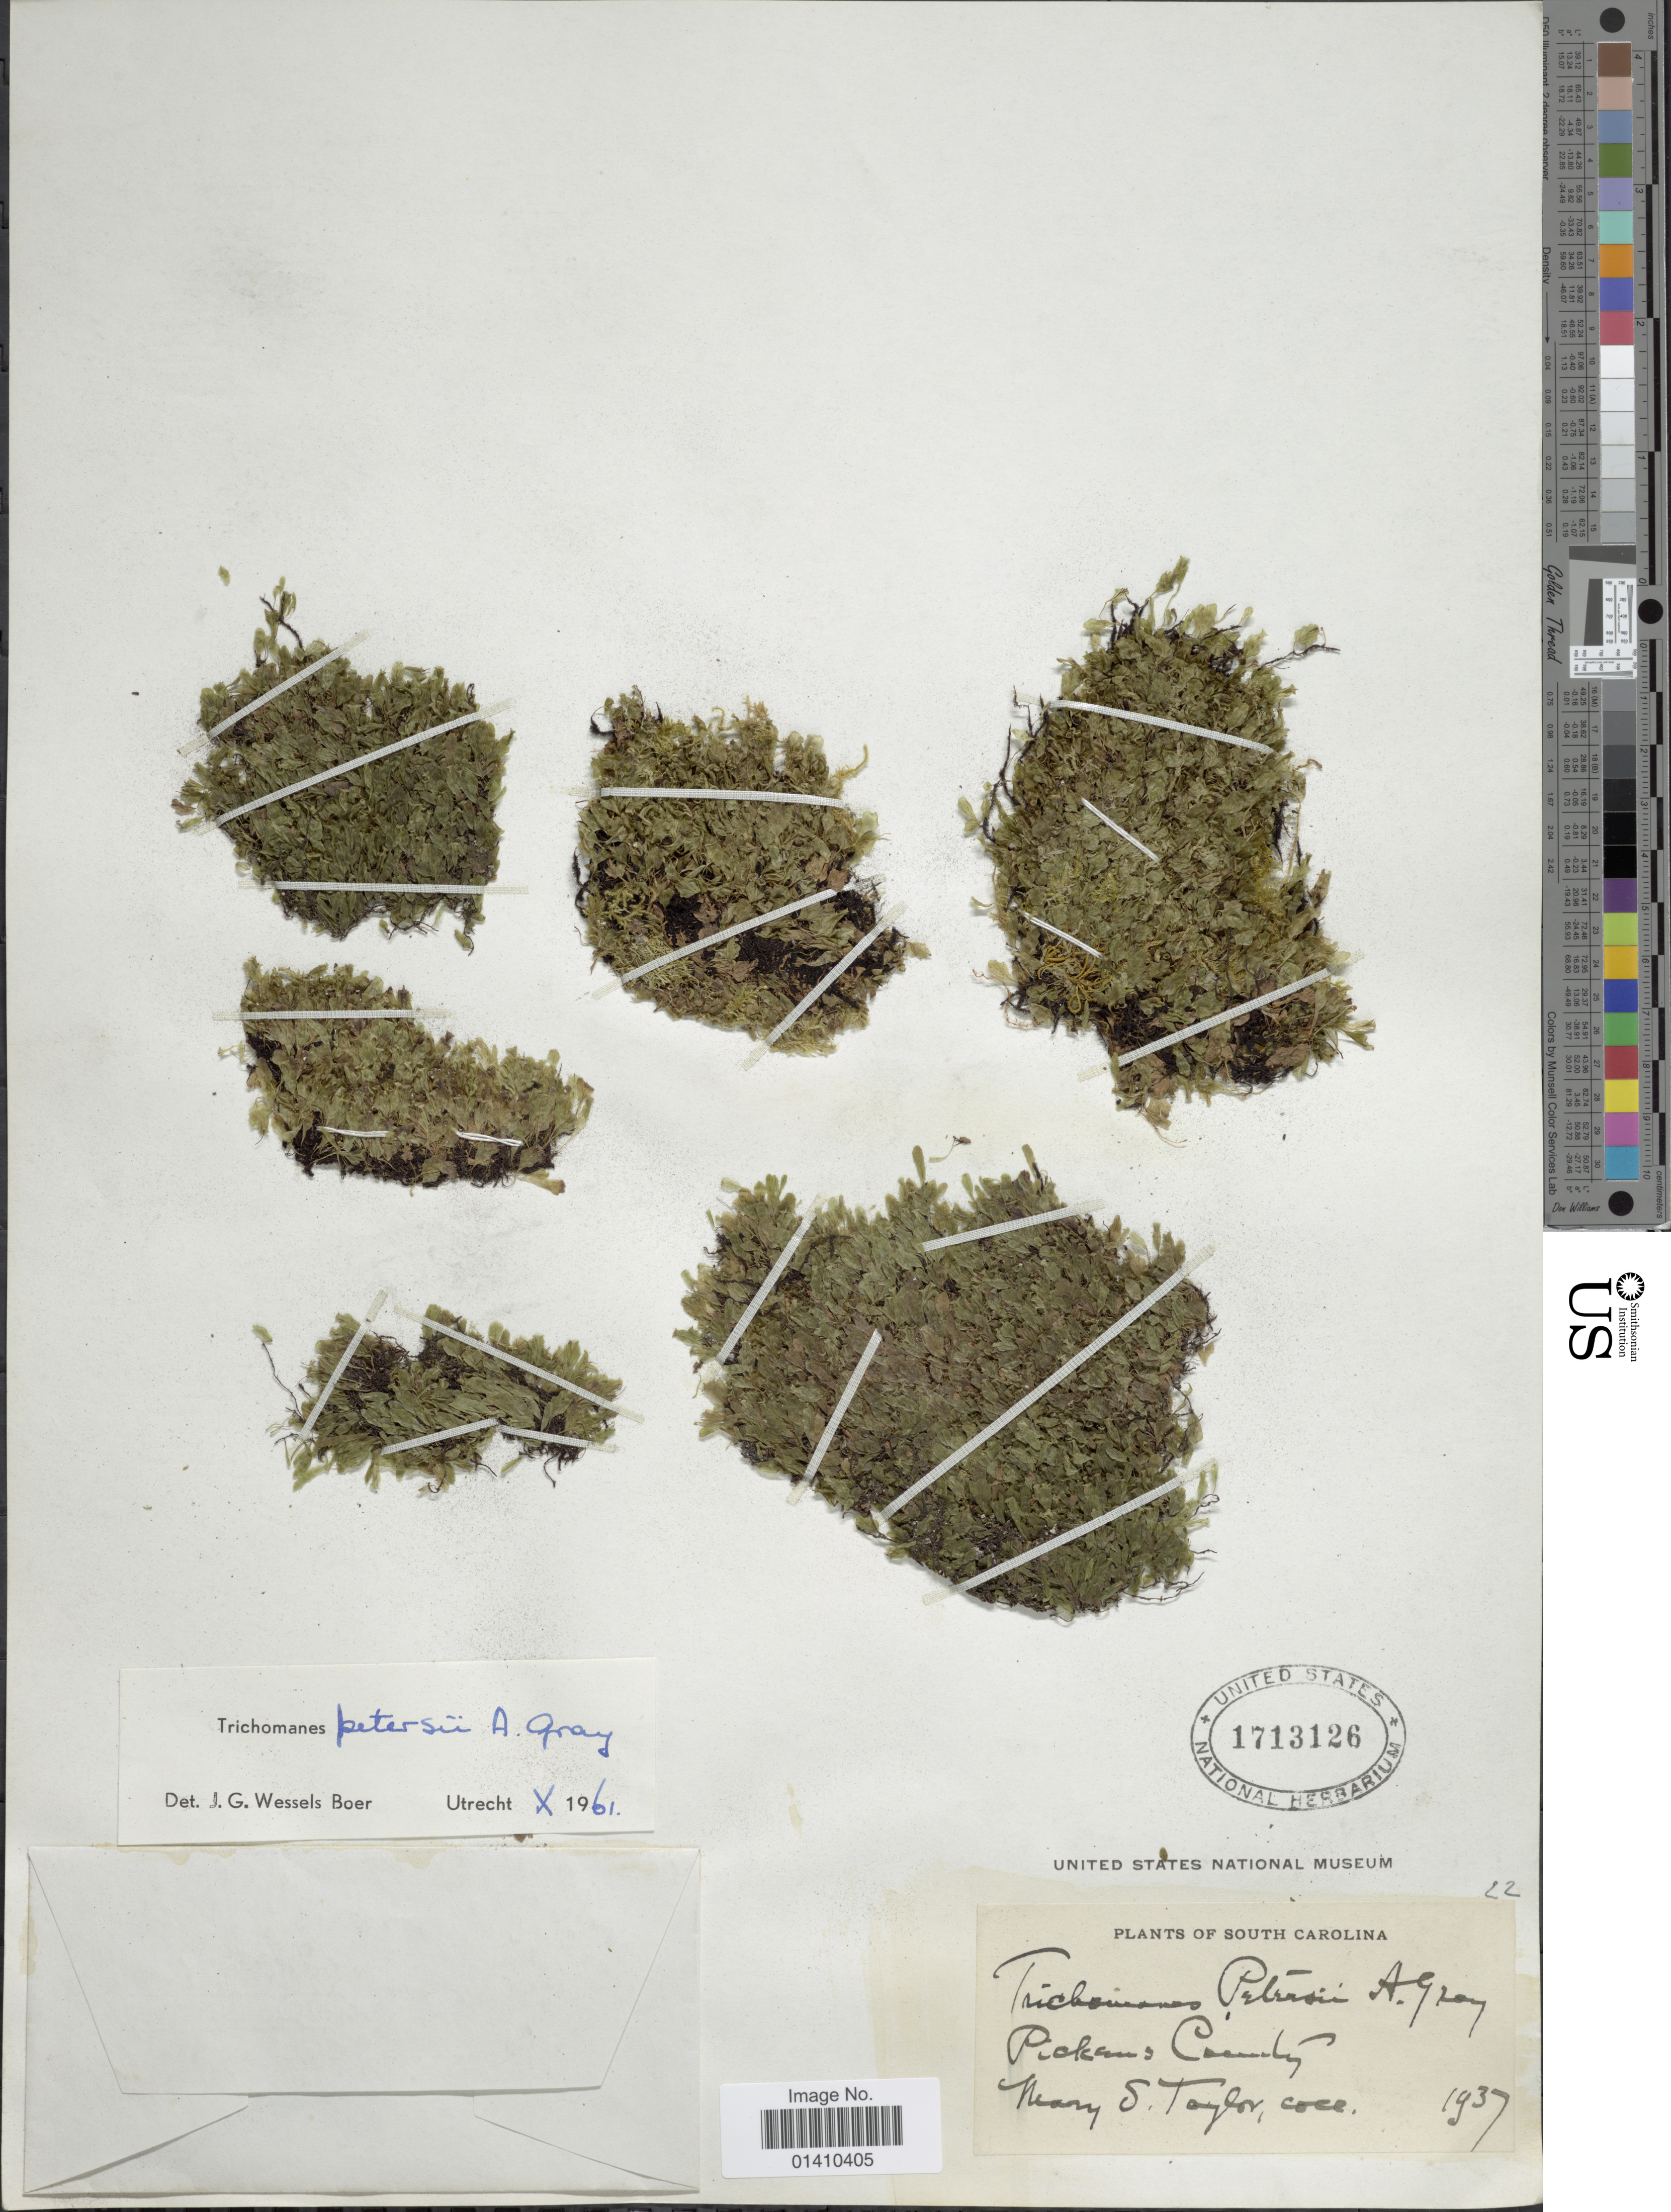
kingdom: Plantae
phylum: Tracheophyta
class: Polypodiopsida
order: Hymenophyllales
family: Hymenophyllaceae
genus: Didymoglossum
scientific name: Didymoglossum petersii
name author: (A. Gray) Copel.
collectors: M. S. Taylor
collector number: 22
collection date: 1937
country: United States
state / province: South Carolina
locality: Pickens County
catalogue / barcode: US 1713126